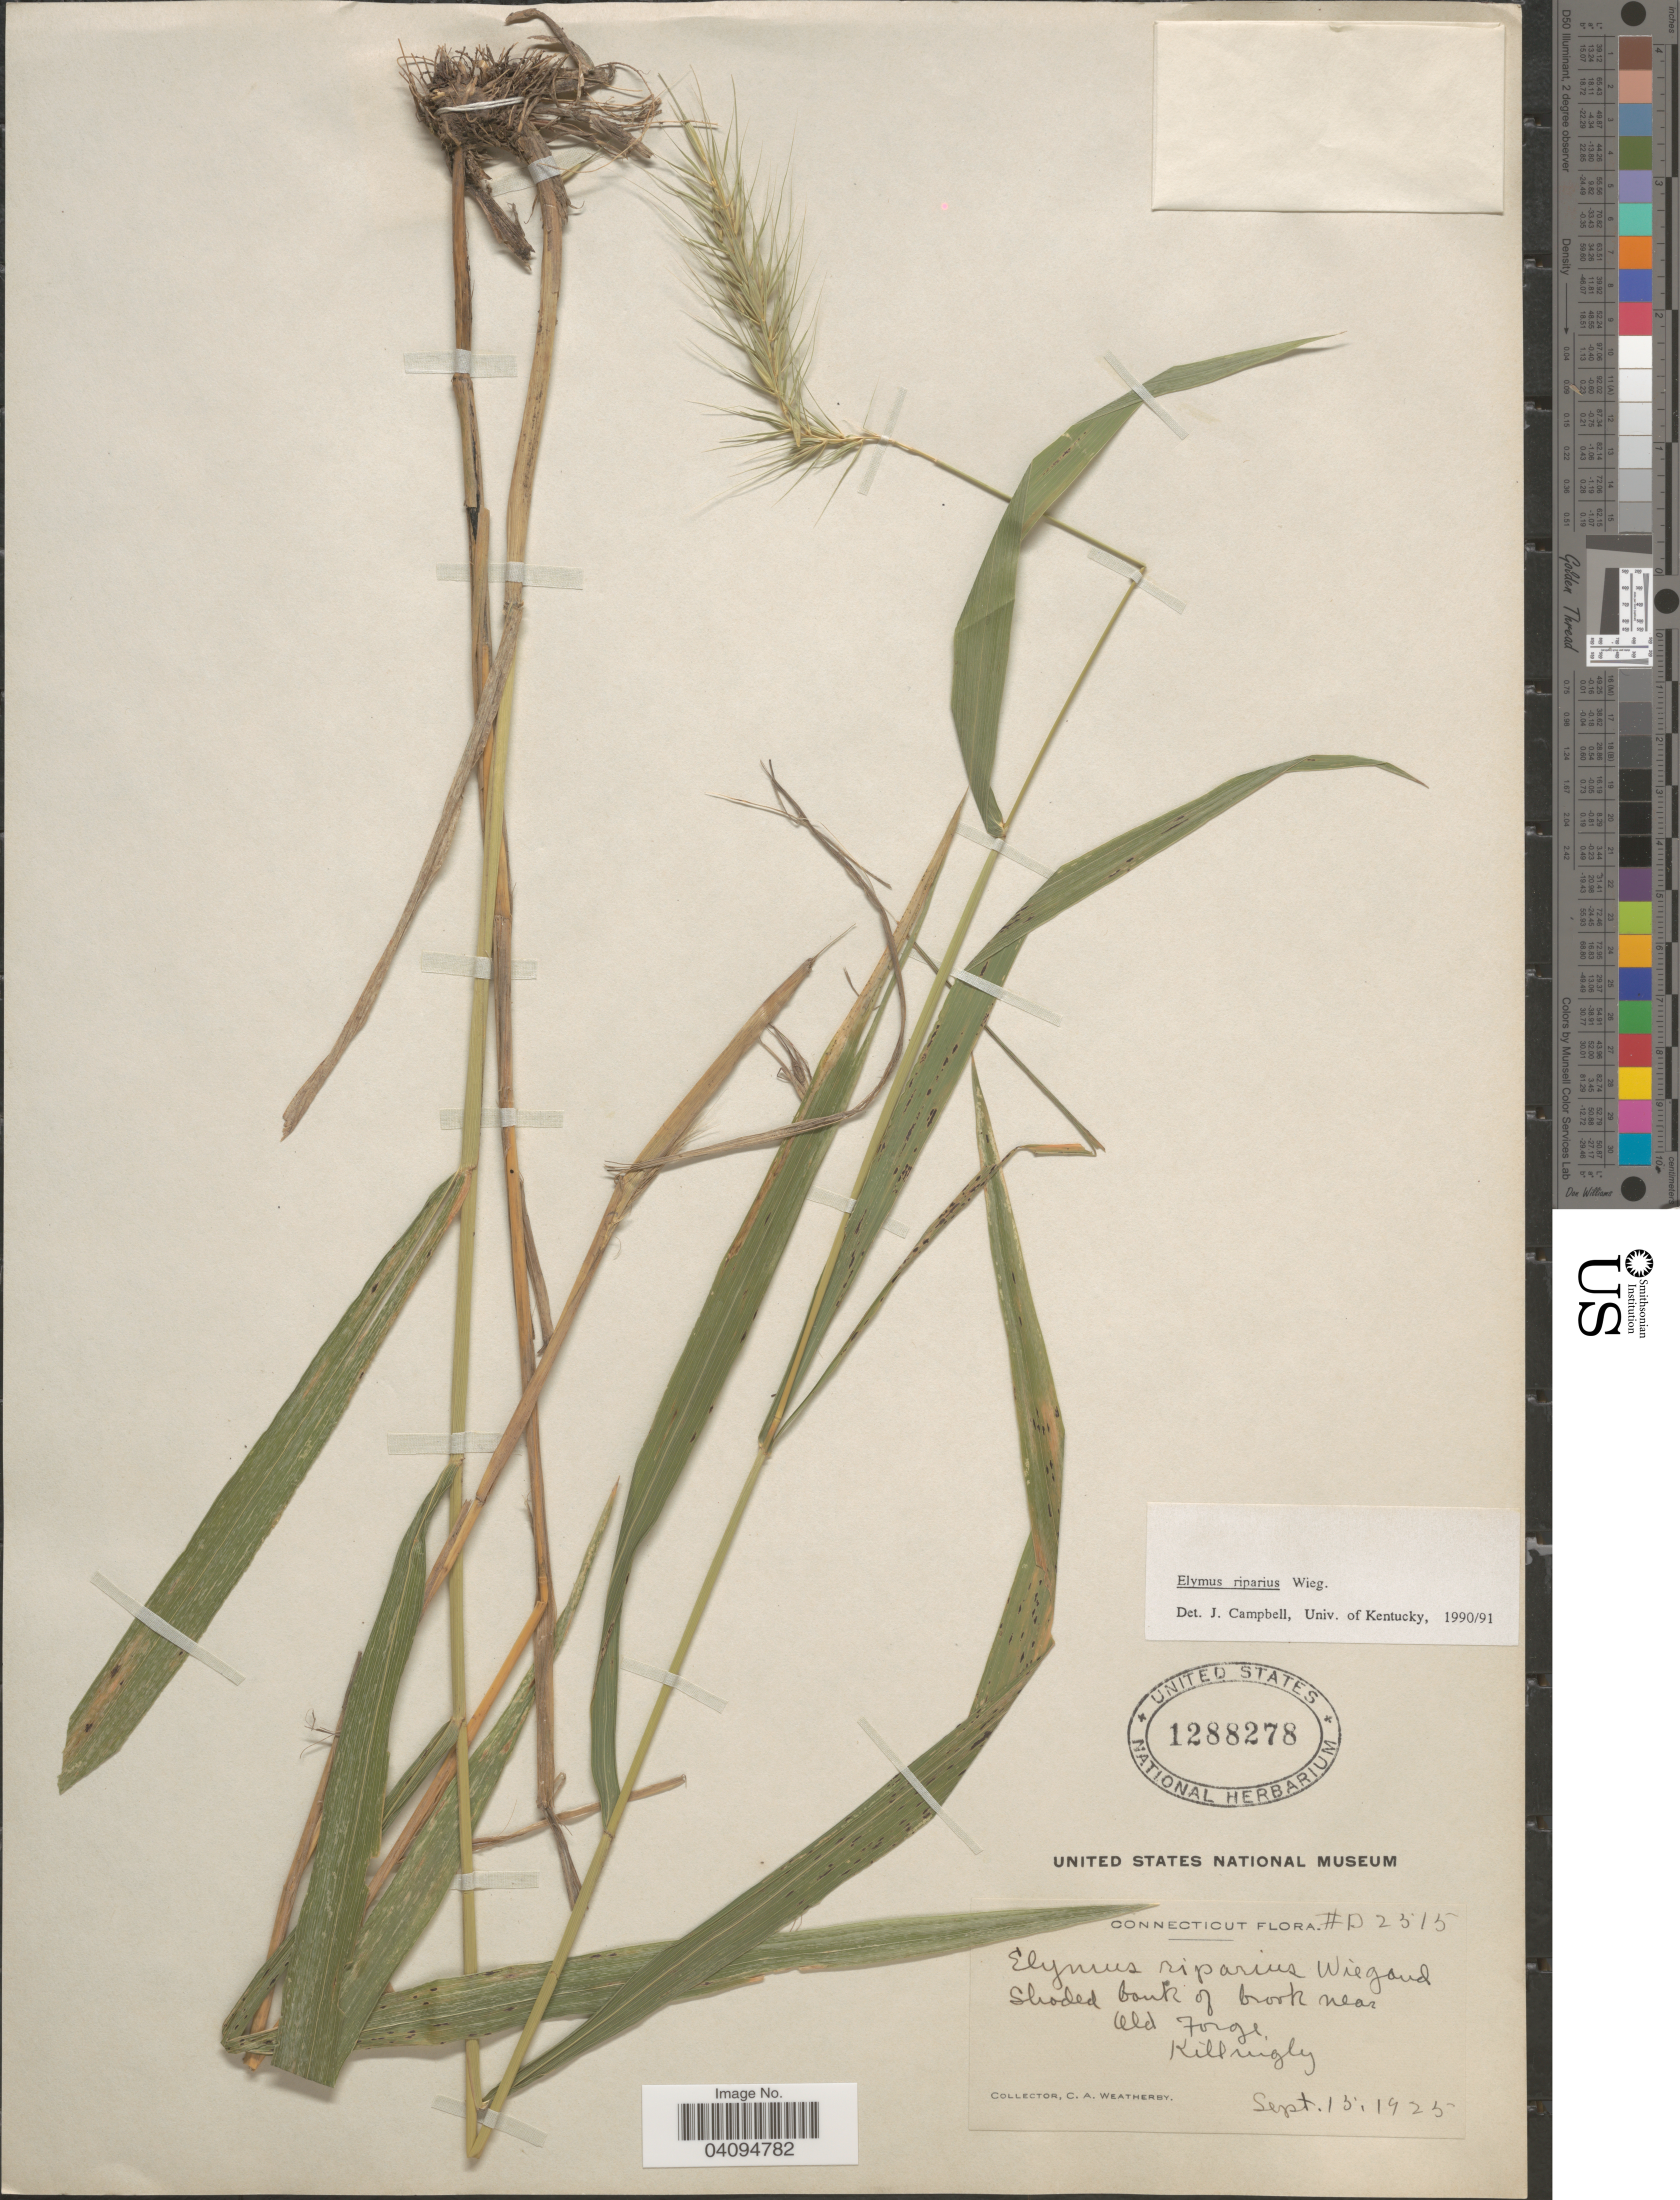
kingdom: Plantae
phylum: Tracheophyta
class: Liliopsida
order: Poales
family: Poaceae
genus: Elymus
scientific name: Elymus riparius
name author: Wiegand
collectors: C. A. Weatherby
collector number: D2315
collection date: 1925-09-15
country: United States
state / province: Connecticut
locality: Shaded bank of brook near Old Forge. Killingly.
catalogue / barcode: US 1288278